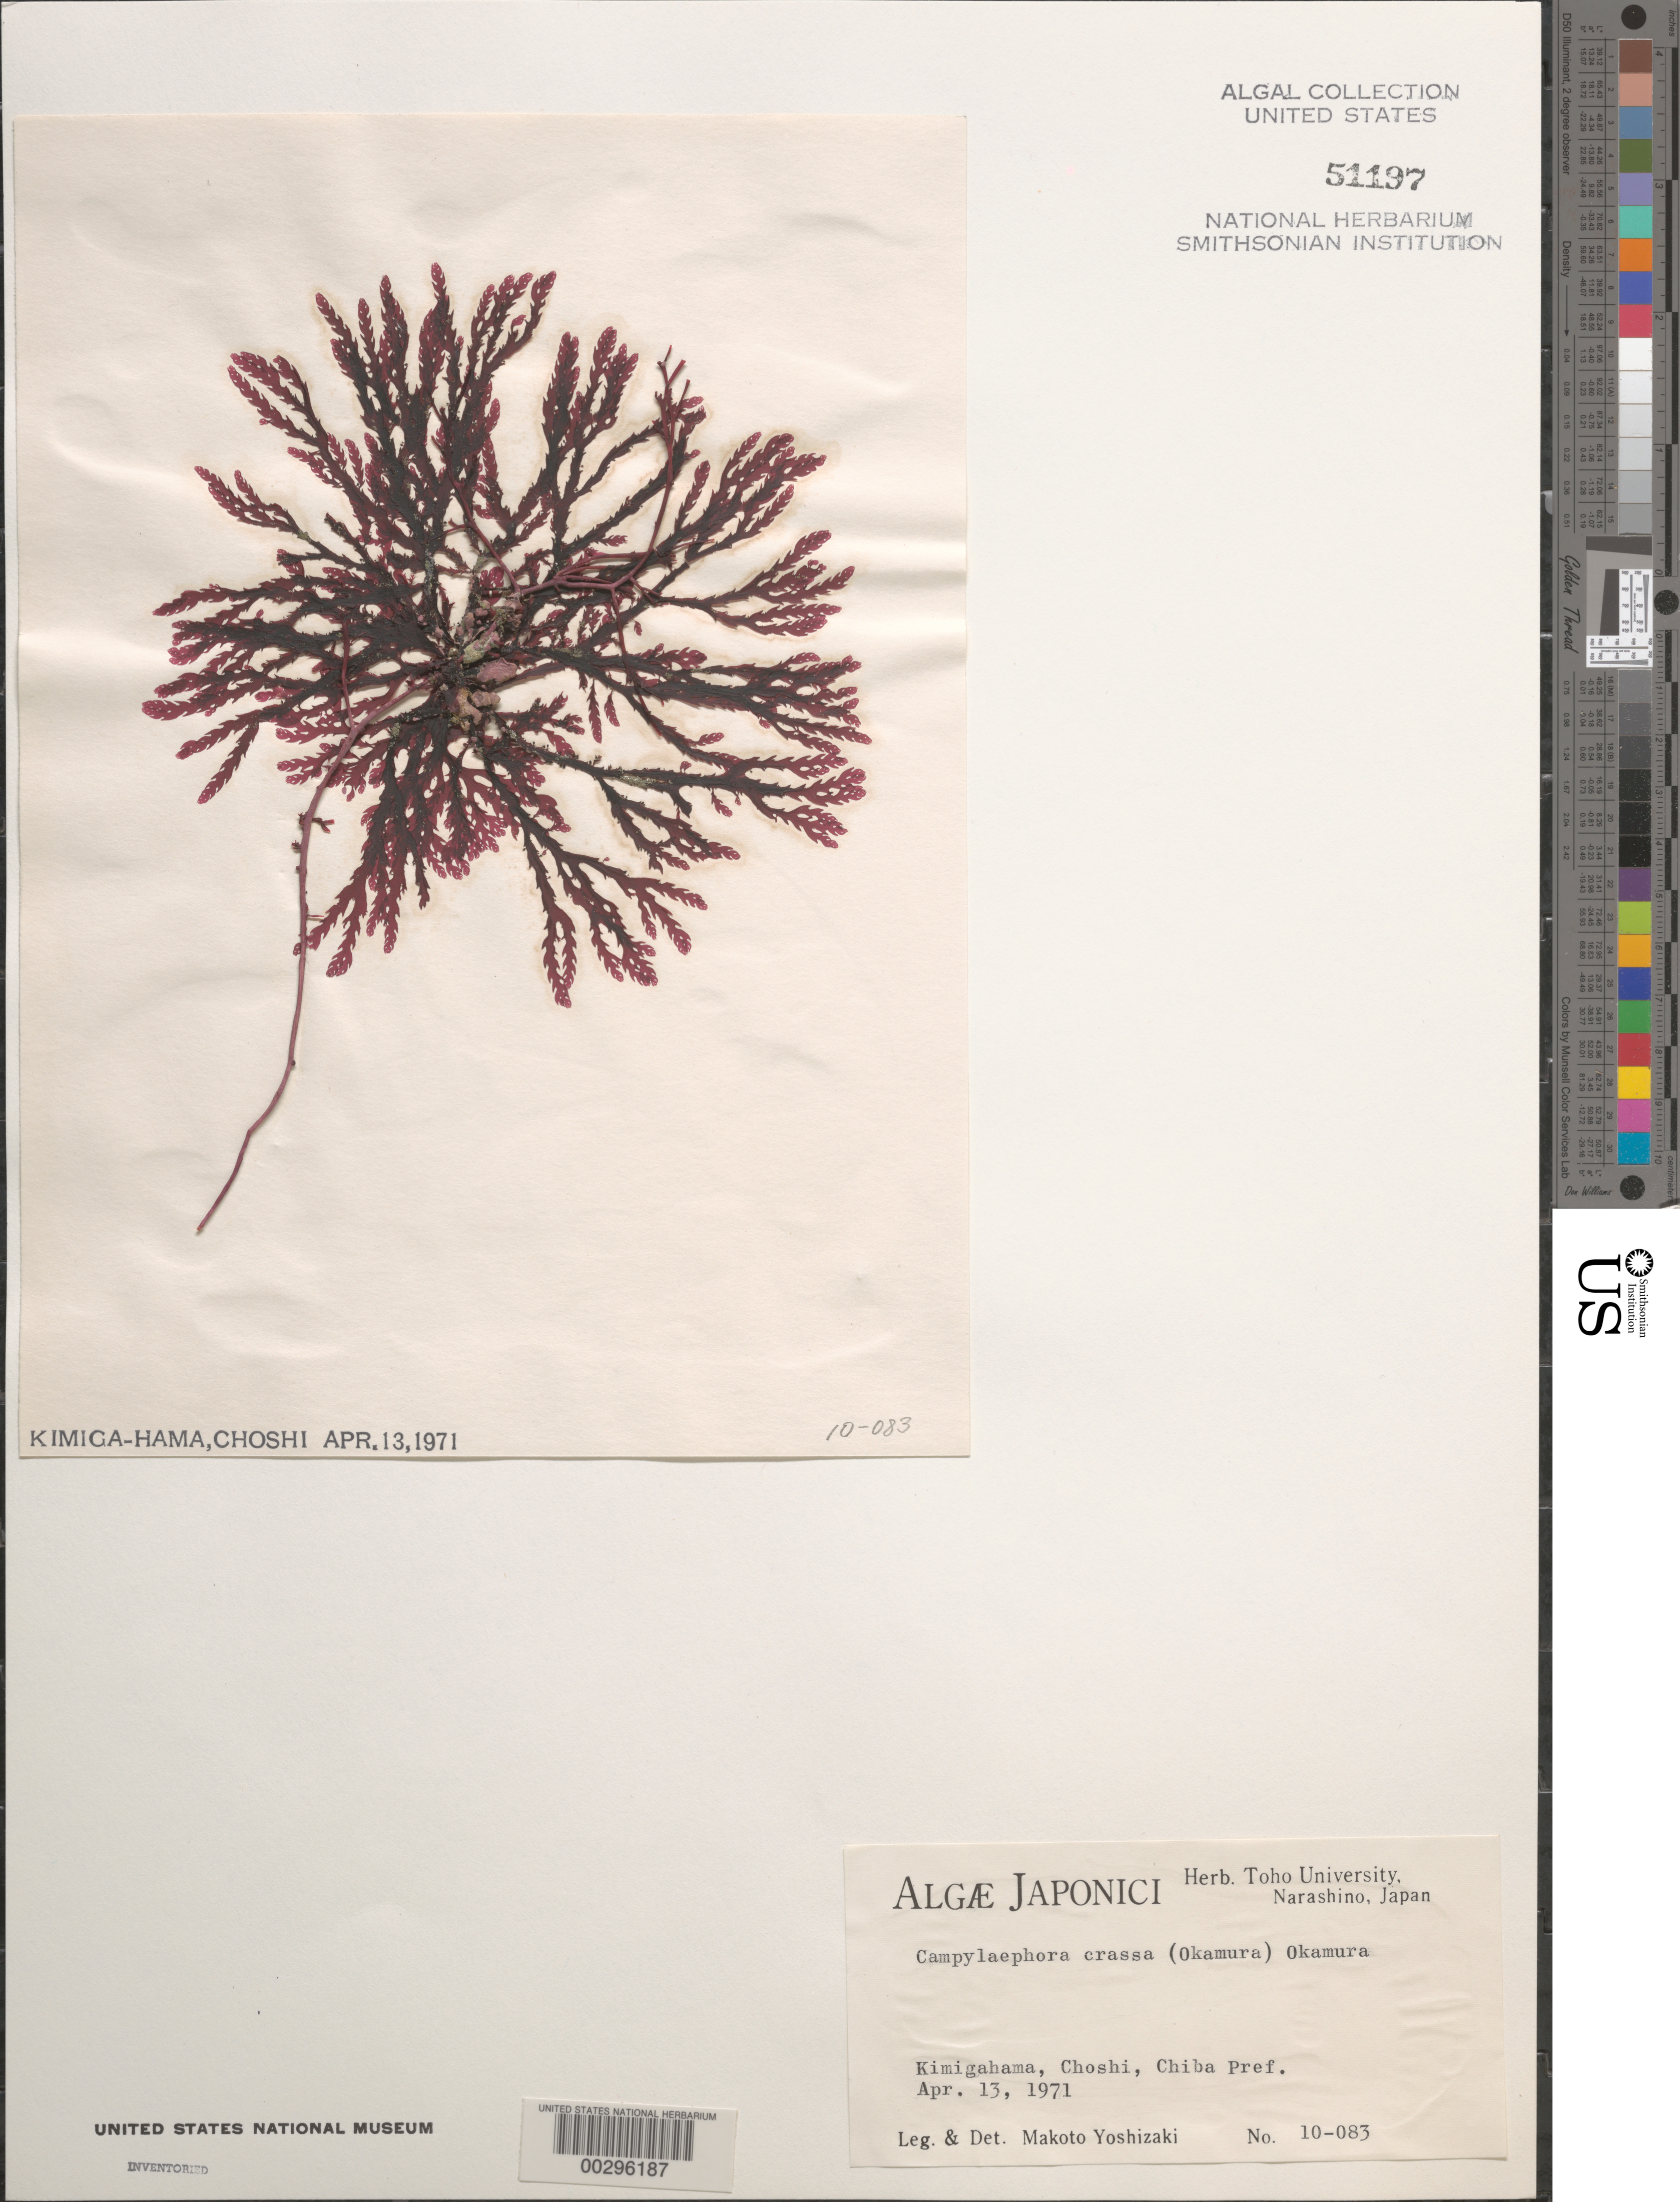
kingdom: Plantae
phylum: Rhodophyta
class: Florideophyceae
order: Ceramiales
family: Ceramiaceae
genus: Campylaephora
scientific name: Campylaephora crassa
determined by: Yoshizaki, M.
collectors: M. Yoshizaki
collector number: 10-083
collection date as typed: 13 Apr 1971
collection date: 1971-04-13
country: Japan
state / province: Tiba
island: Honshu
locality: Kimigahama, Choshi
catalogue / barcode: US 51197